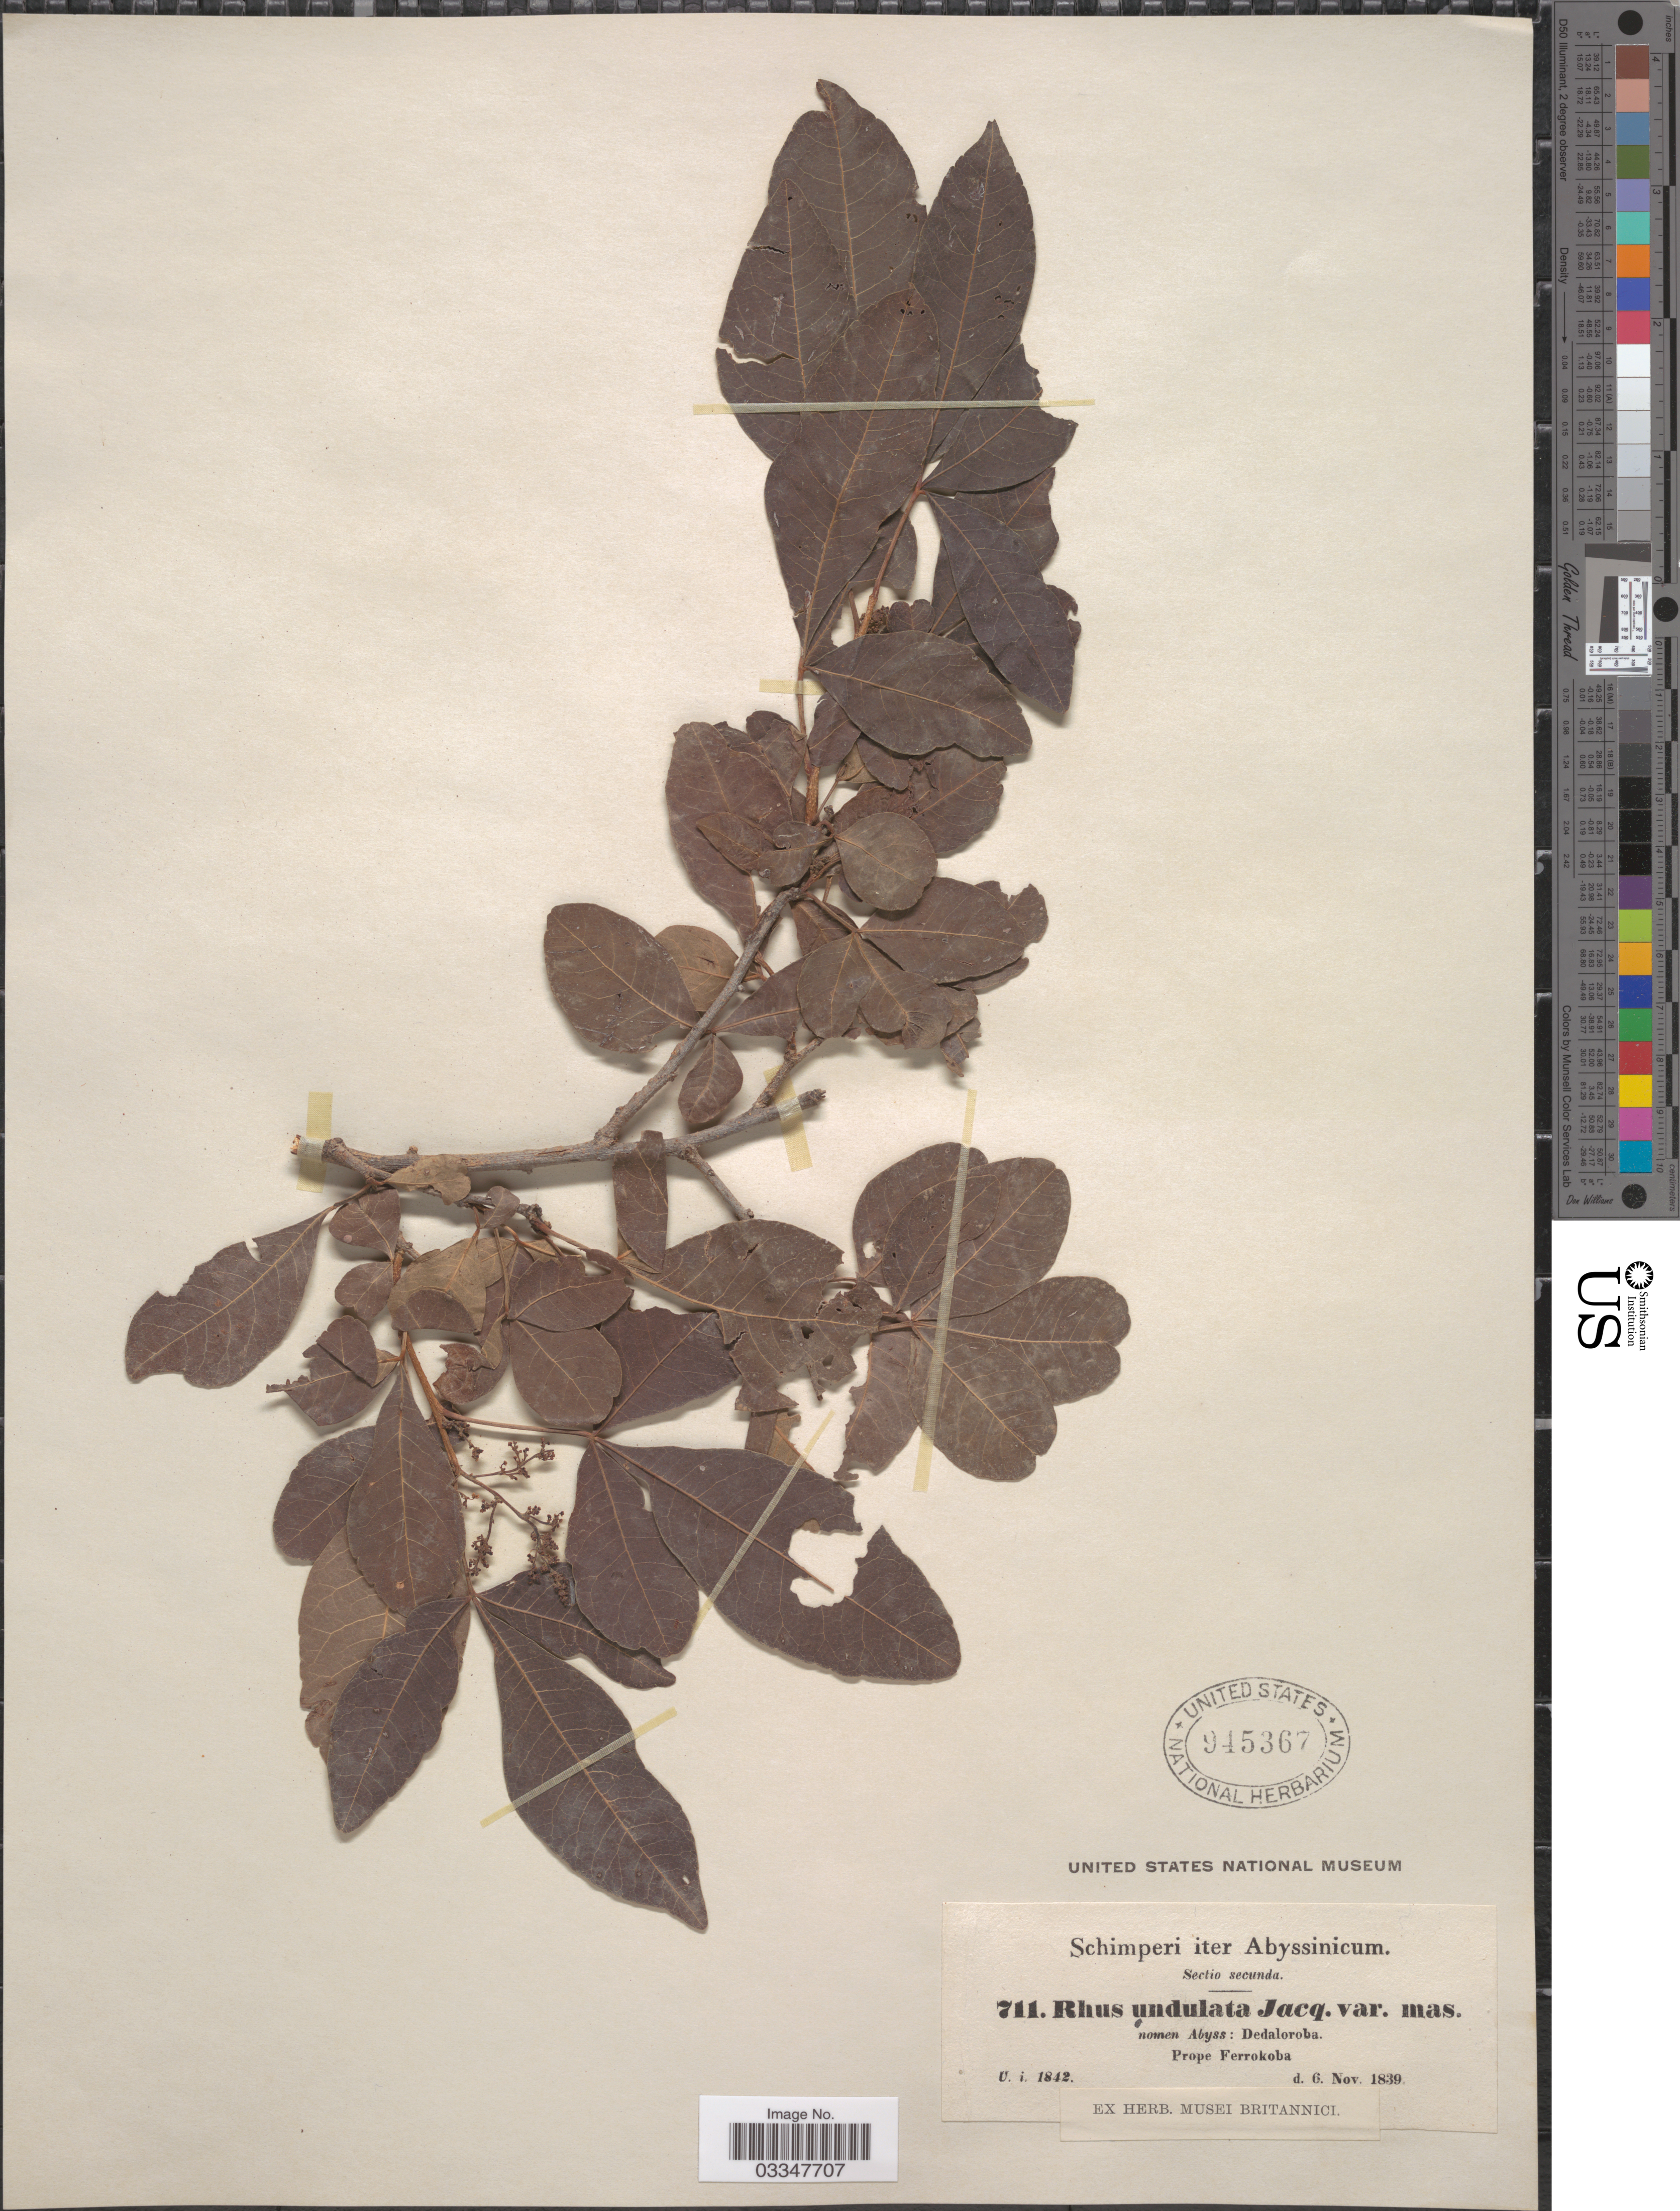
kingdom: Plantae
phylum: Tracheophyta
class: Magnoliopsida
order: Sapindales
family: Anacardiaceae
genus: Rhus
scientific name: Rhus undulata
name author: Jacq.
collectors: -. Schimper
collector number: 711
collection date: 1839-11-06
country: Ethiopia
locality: Abyssinicum. Prope Ferrokoba.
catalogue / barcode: US 945367